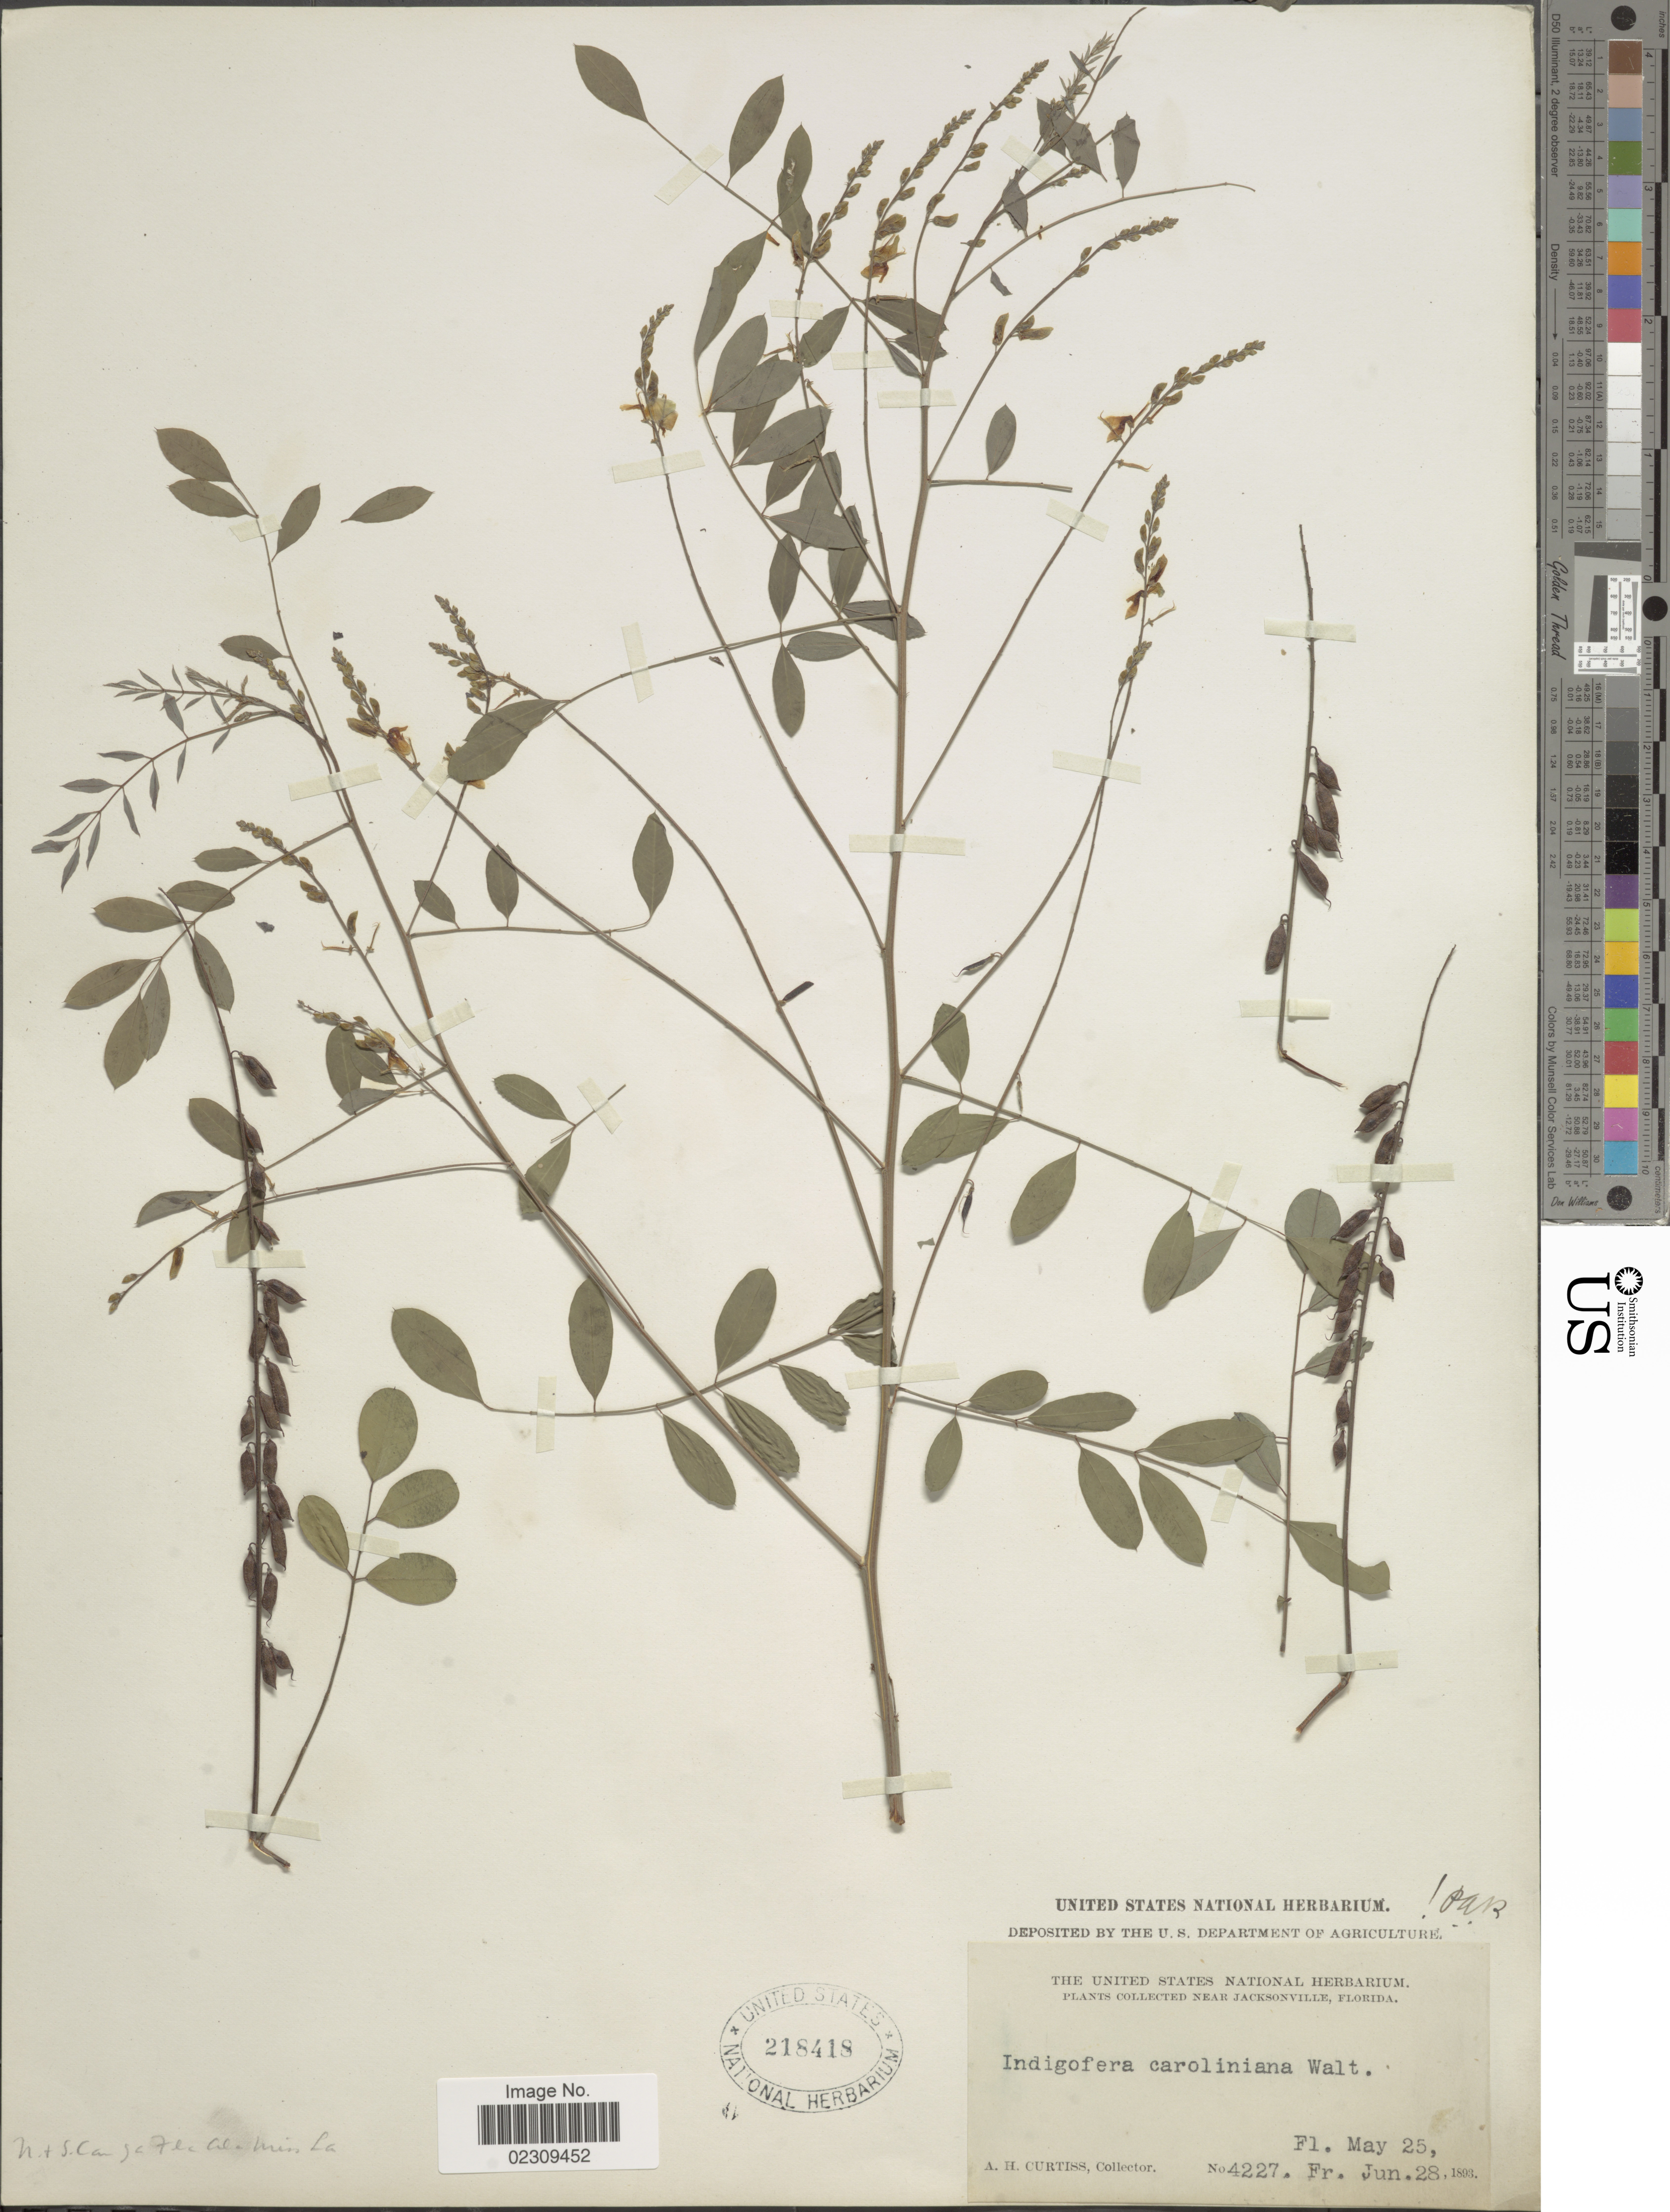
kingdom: Plantae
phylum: Tracheophyta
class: Magnoliopsida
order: Fabales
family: Fabaceae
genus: Indigofera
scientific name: Indigofera caroliniana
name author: Mill.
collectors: A. H. Curtiss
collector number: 4227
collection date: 1893-05-25/1893-06-28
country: United States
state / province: Florida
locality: Near Jacksonville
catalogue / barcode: US 218418